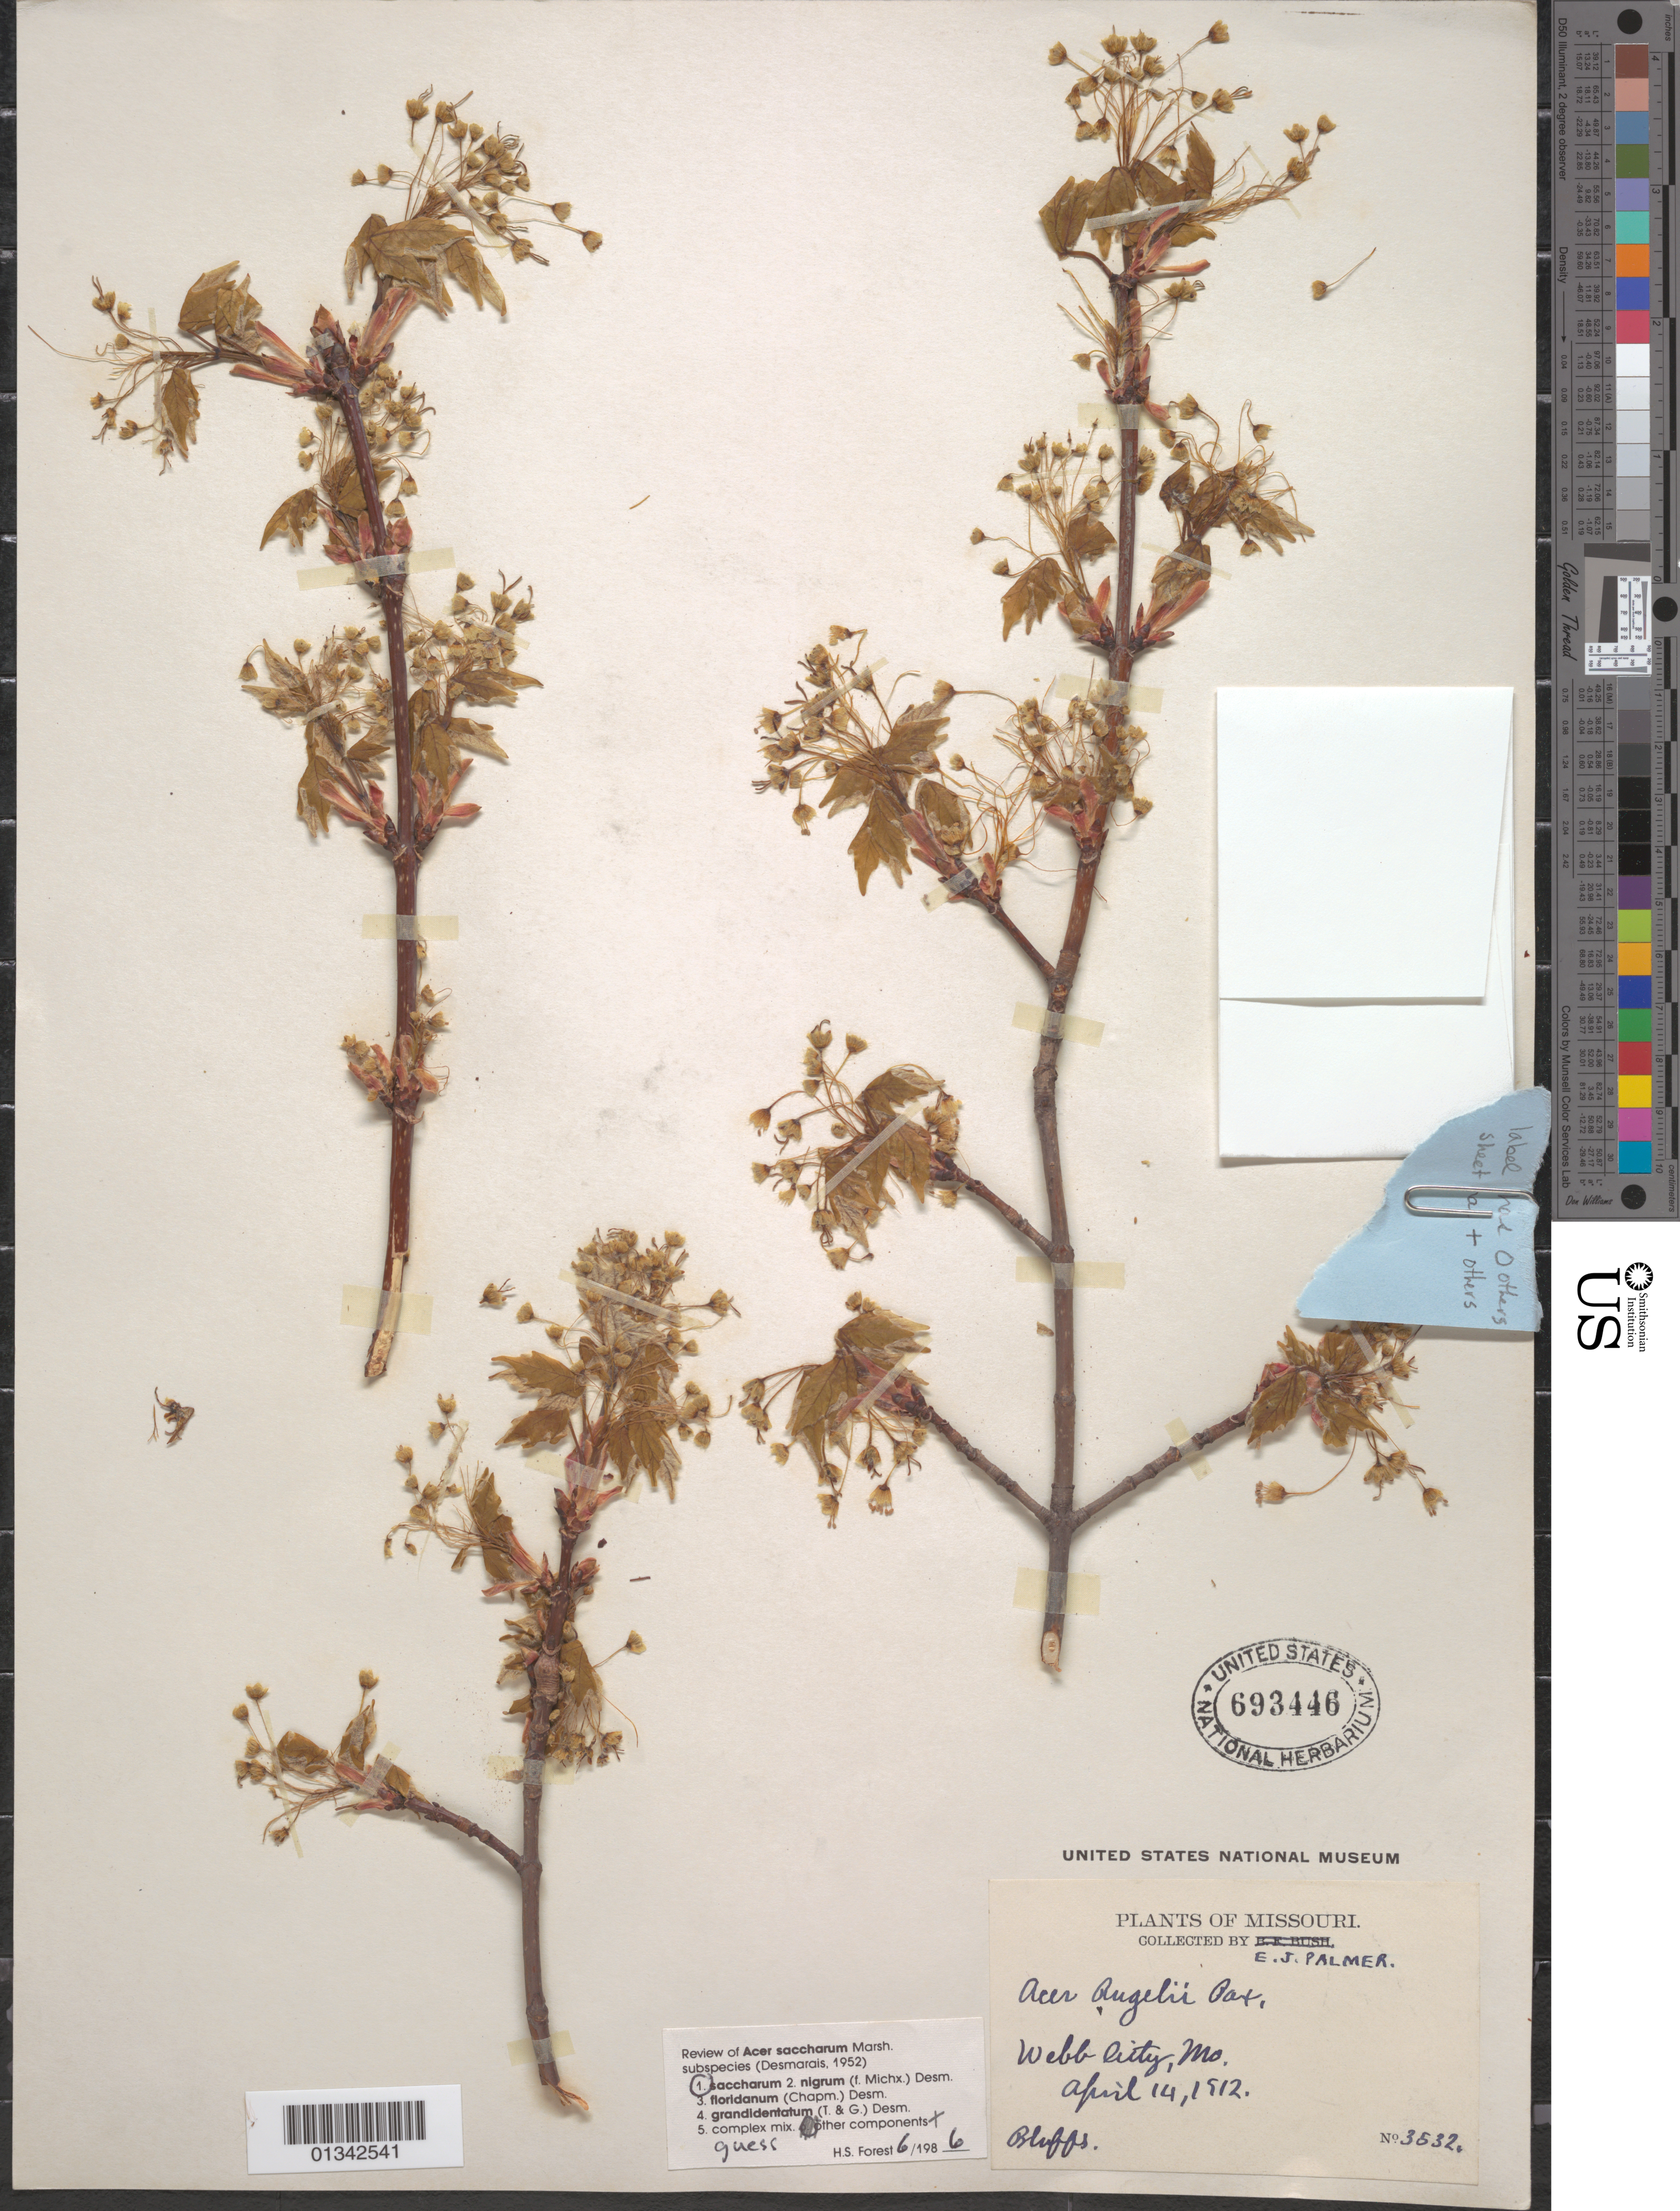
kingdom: Plantae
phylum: Tracheophyta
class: Magnoliopsida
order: Sapindales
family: Sapindaceae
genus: Acer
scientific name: Acer saccharum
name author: Marshall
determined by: Forest, H. S.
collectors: E. J. Palmer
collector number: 3632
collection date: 1912-04-14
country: United States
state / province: Missouri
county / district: Jasper County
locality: Webb City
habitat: Bluffs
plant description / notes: Coll. No. could be 3832?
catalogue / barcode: US 693446